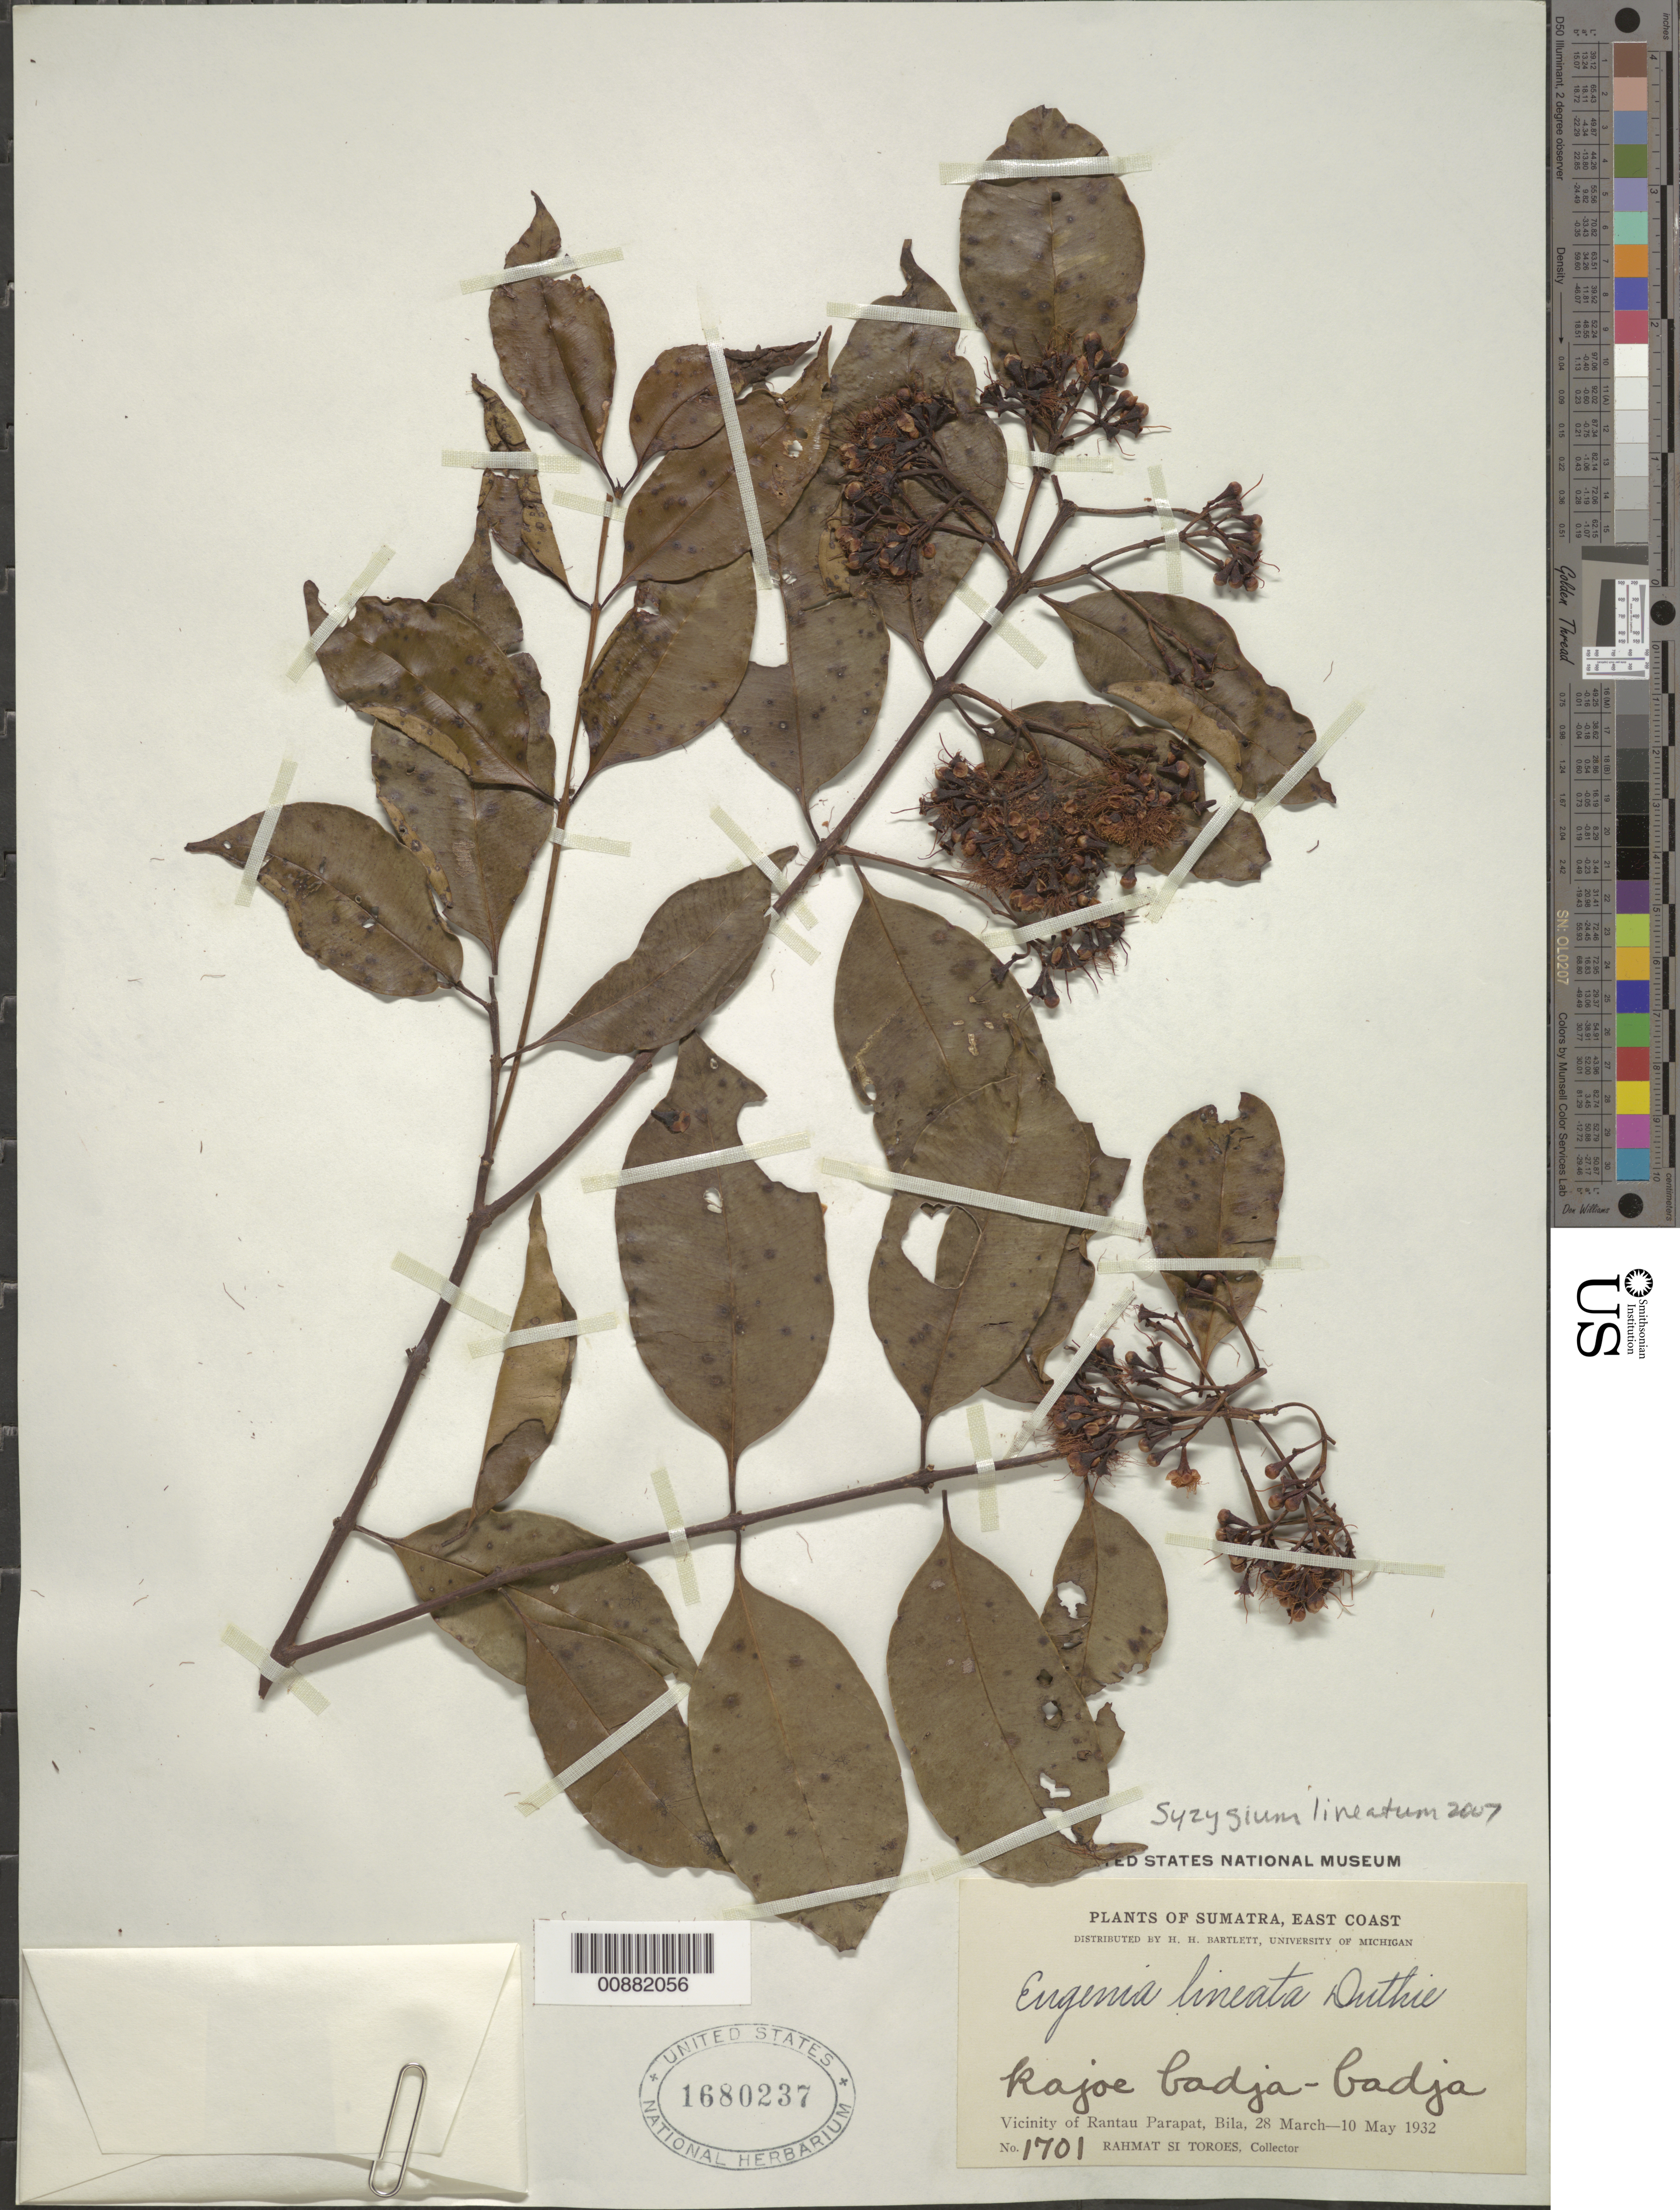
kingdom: Plantae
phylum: Tracheophyta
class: Magnoliopsida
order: Myrtales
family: Myrtaceae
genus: Syzygium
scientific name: Syzygium cerasiforme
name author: (Blume) Merr. & L.M. Perry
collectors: Rahmat Si Boeea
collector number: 1701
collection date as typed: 28 Mar 1932 to 10 May 1932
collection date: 1932-03-28/1932-05-10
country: Indonesia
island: Sumatra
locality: East coast, vicinity of Rantau Parapat, Bila.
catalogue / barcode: US 1680237